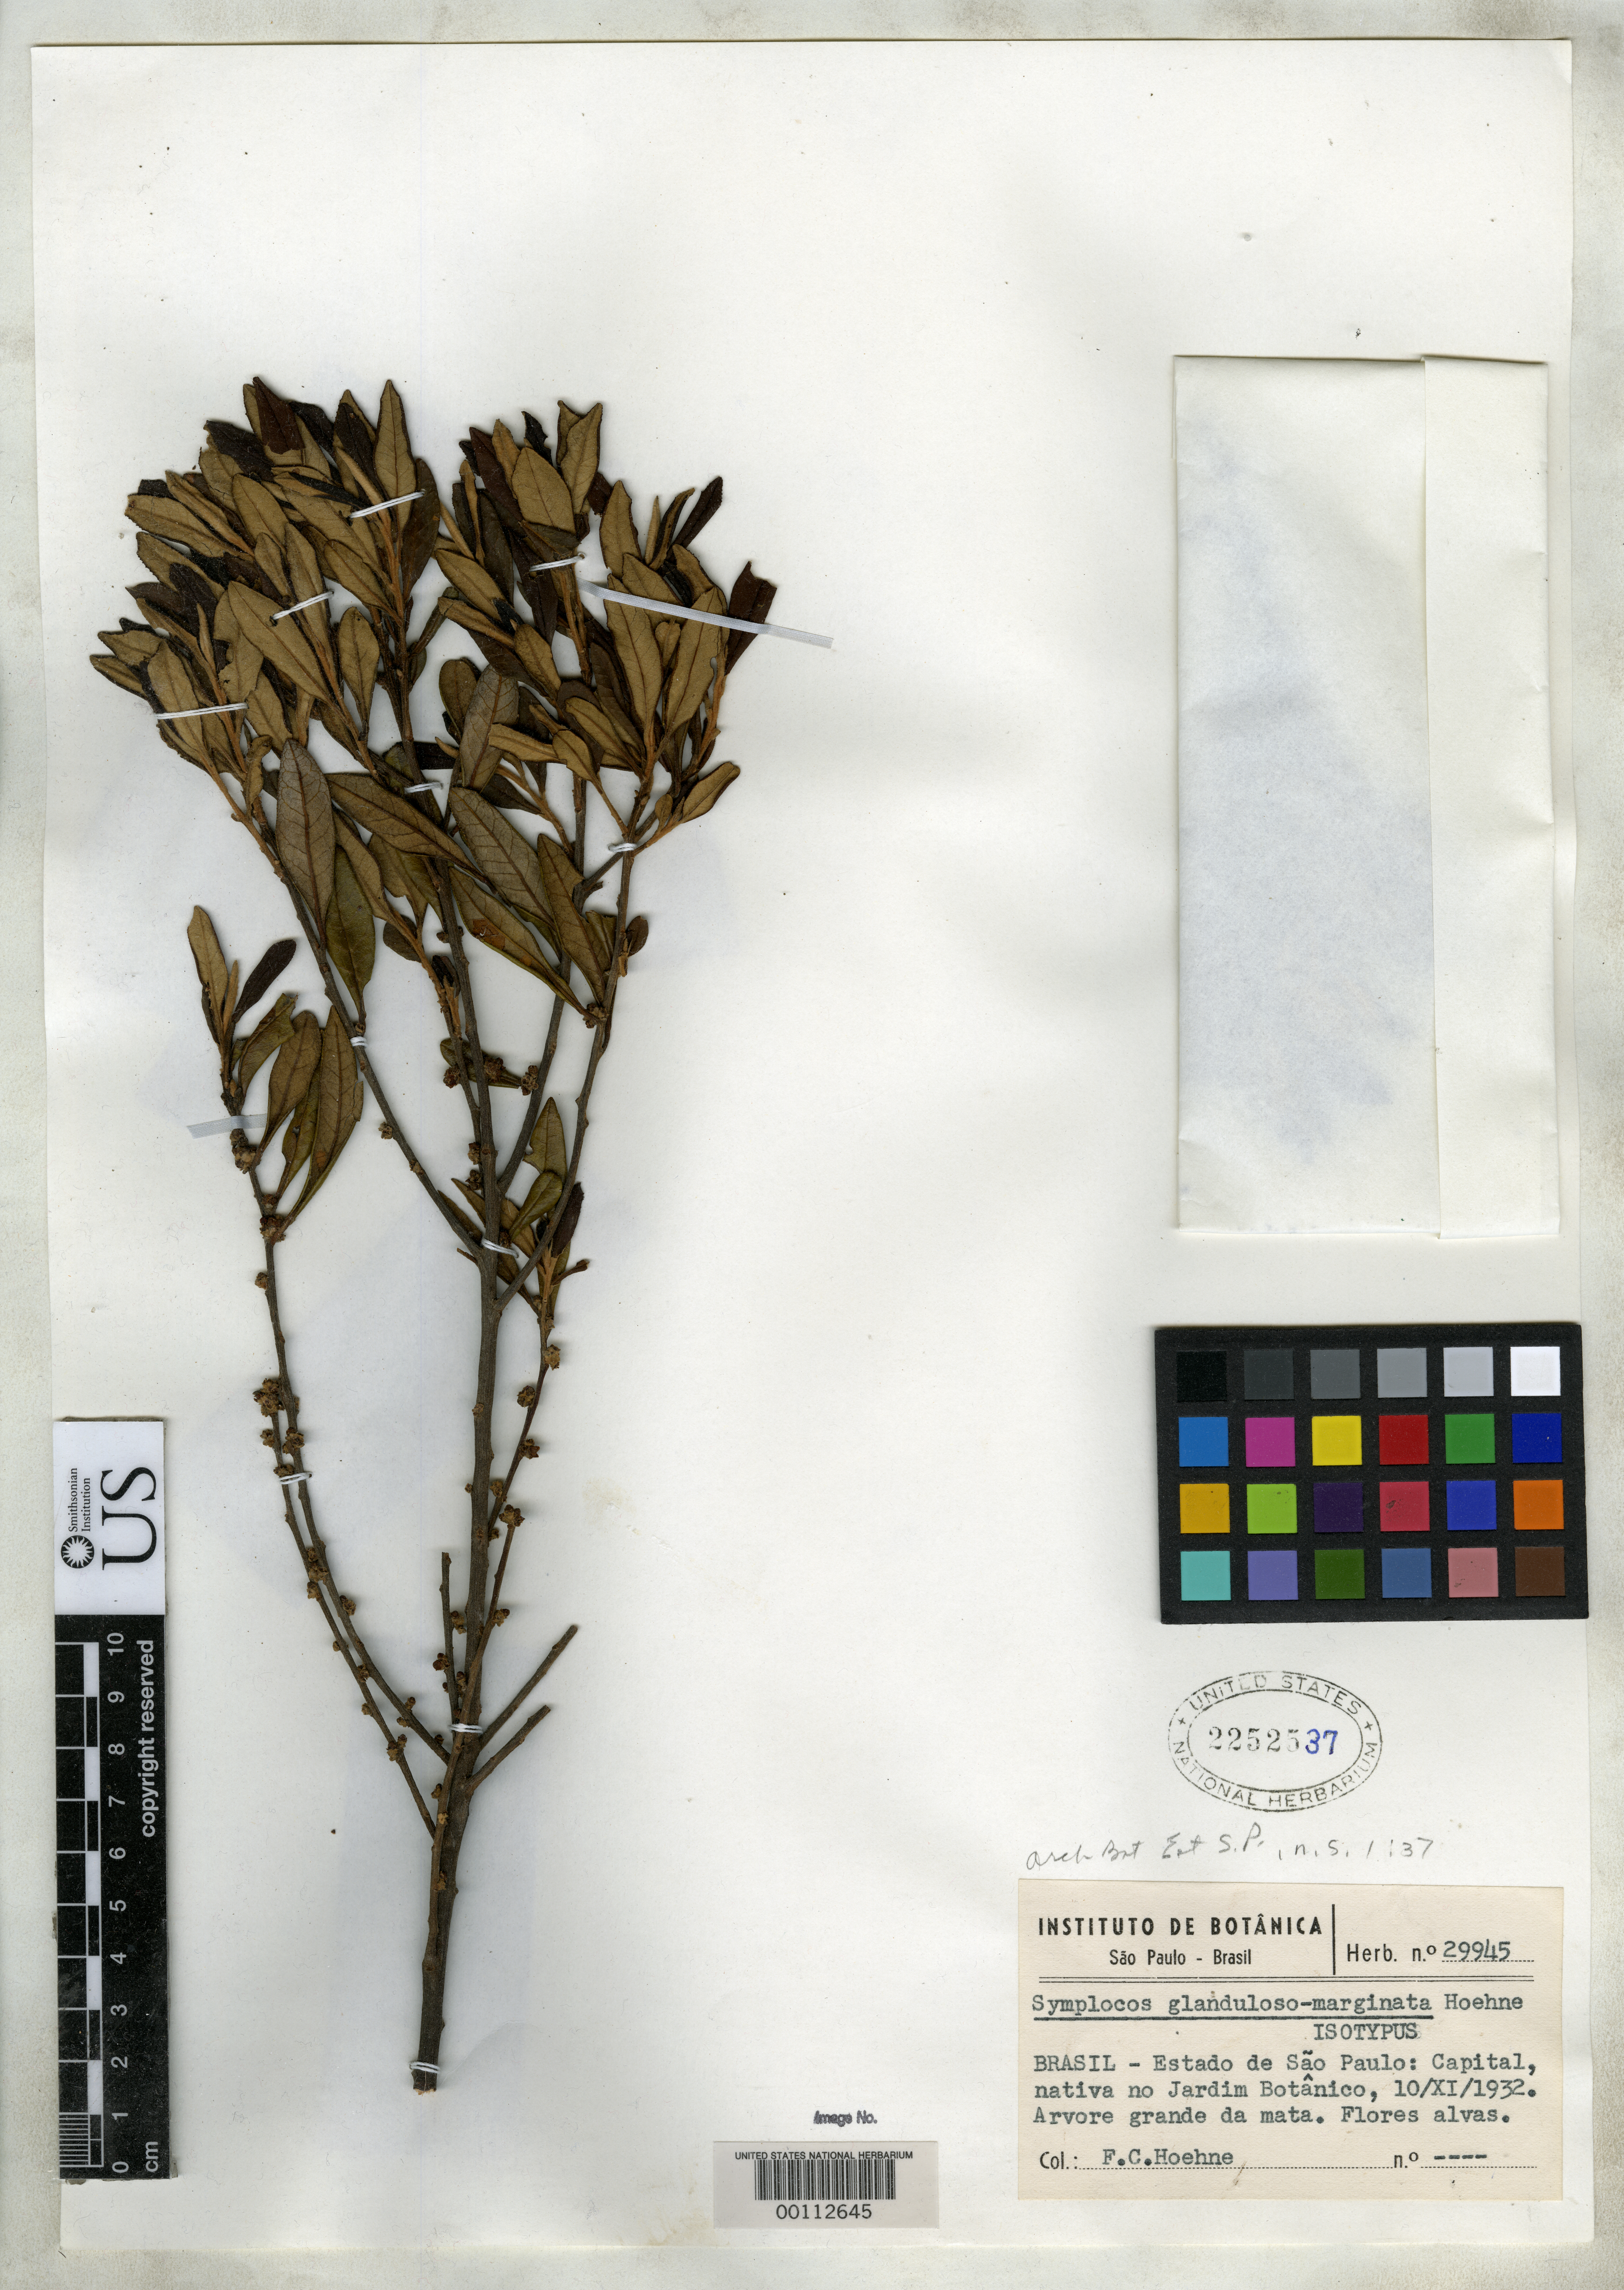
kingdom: Plantae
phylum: Tracheophyta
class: Magnoliopsida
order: Ericales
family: Symplocaceae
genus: Symplocos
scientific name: Symplocos glanduloso-marginata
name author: Hoehne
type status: Isotype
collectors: F. C. Hoehne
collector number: Herb. No. 29945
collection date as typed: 10 Nov 1932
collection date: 1932-11-10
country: Brazil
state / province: São Paulo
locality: Sao Paulo.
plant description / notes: Collector Hoehne according to label; other duplicates of type collected by O. Handro.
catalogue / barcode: US 2252537